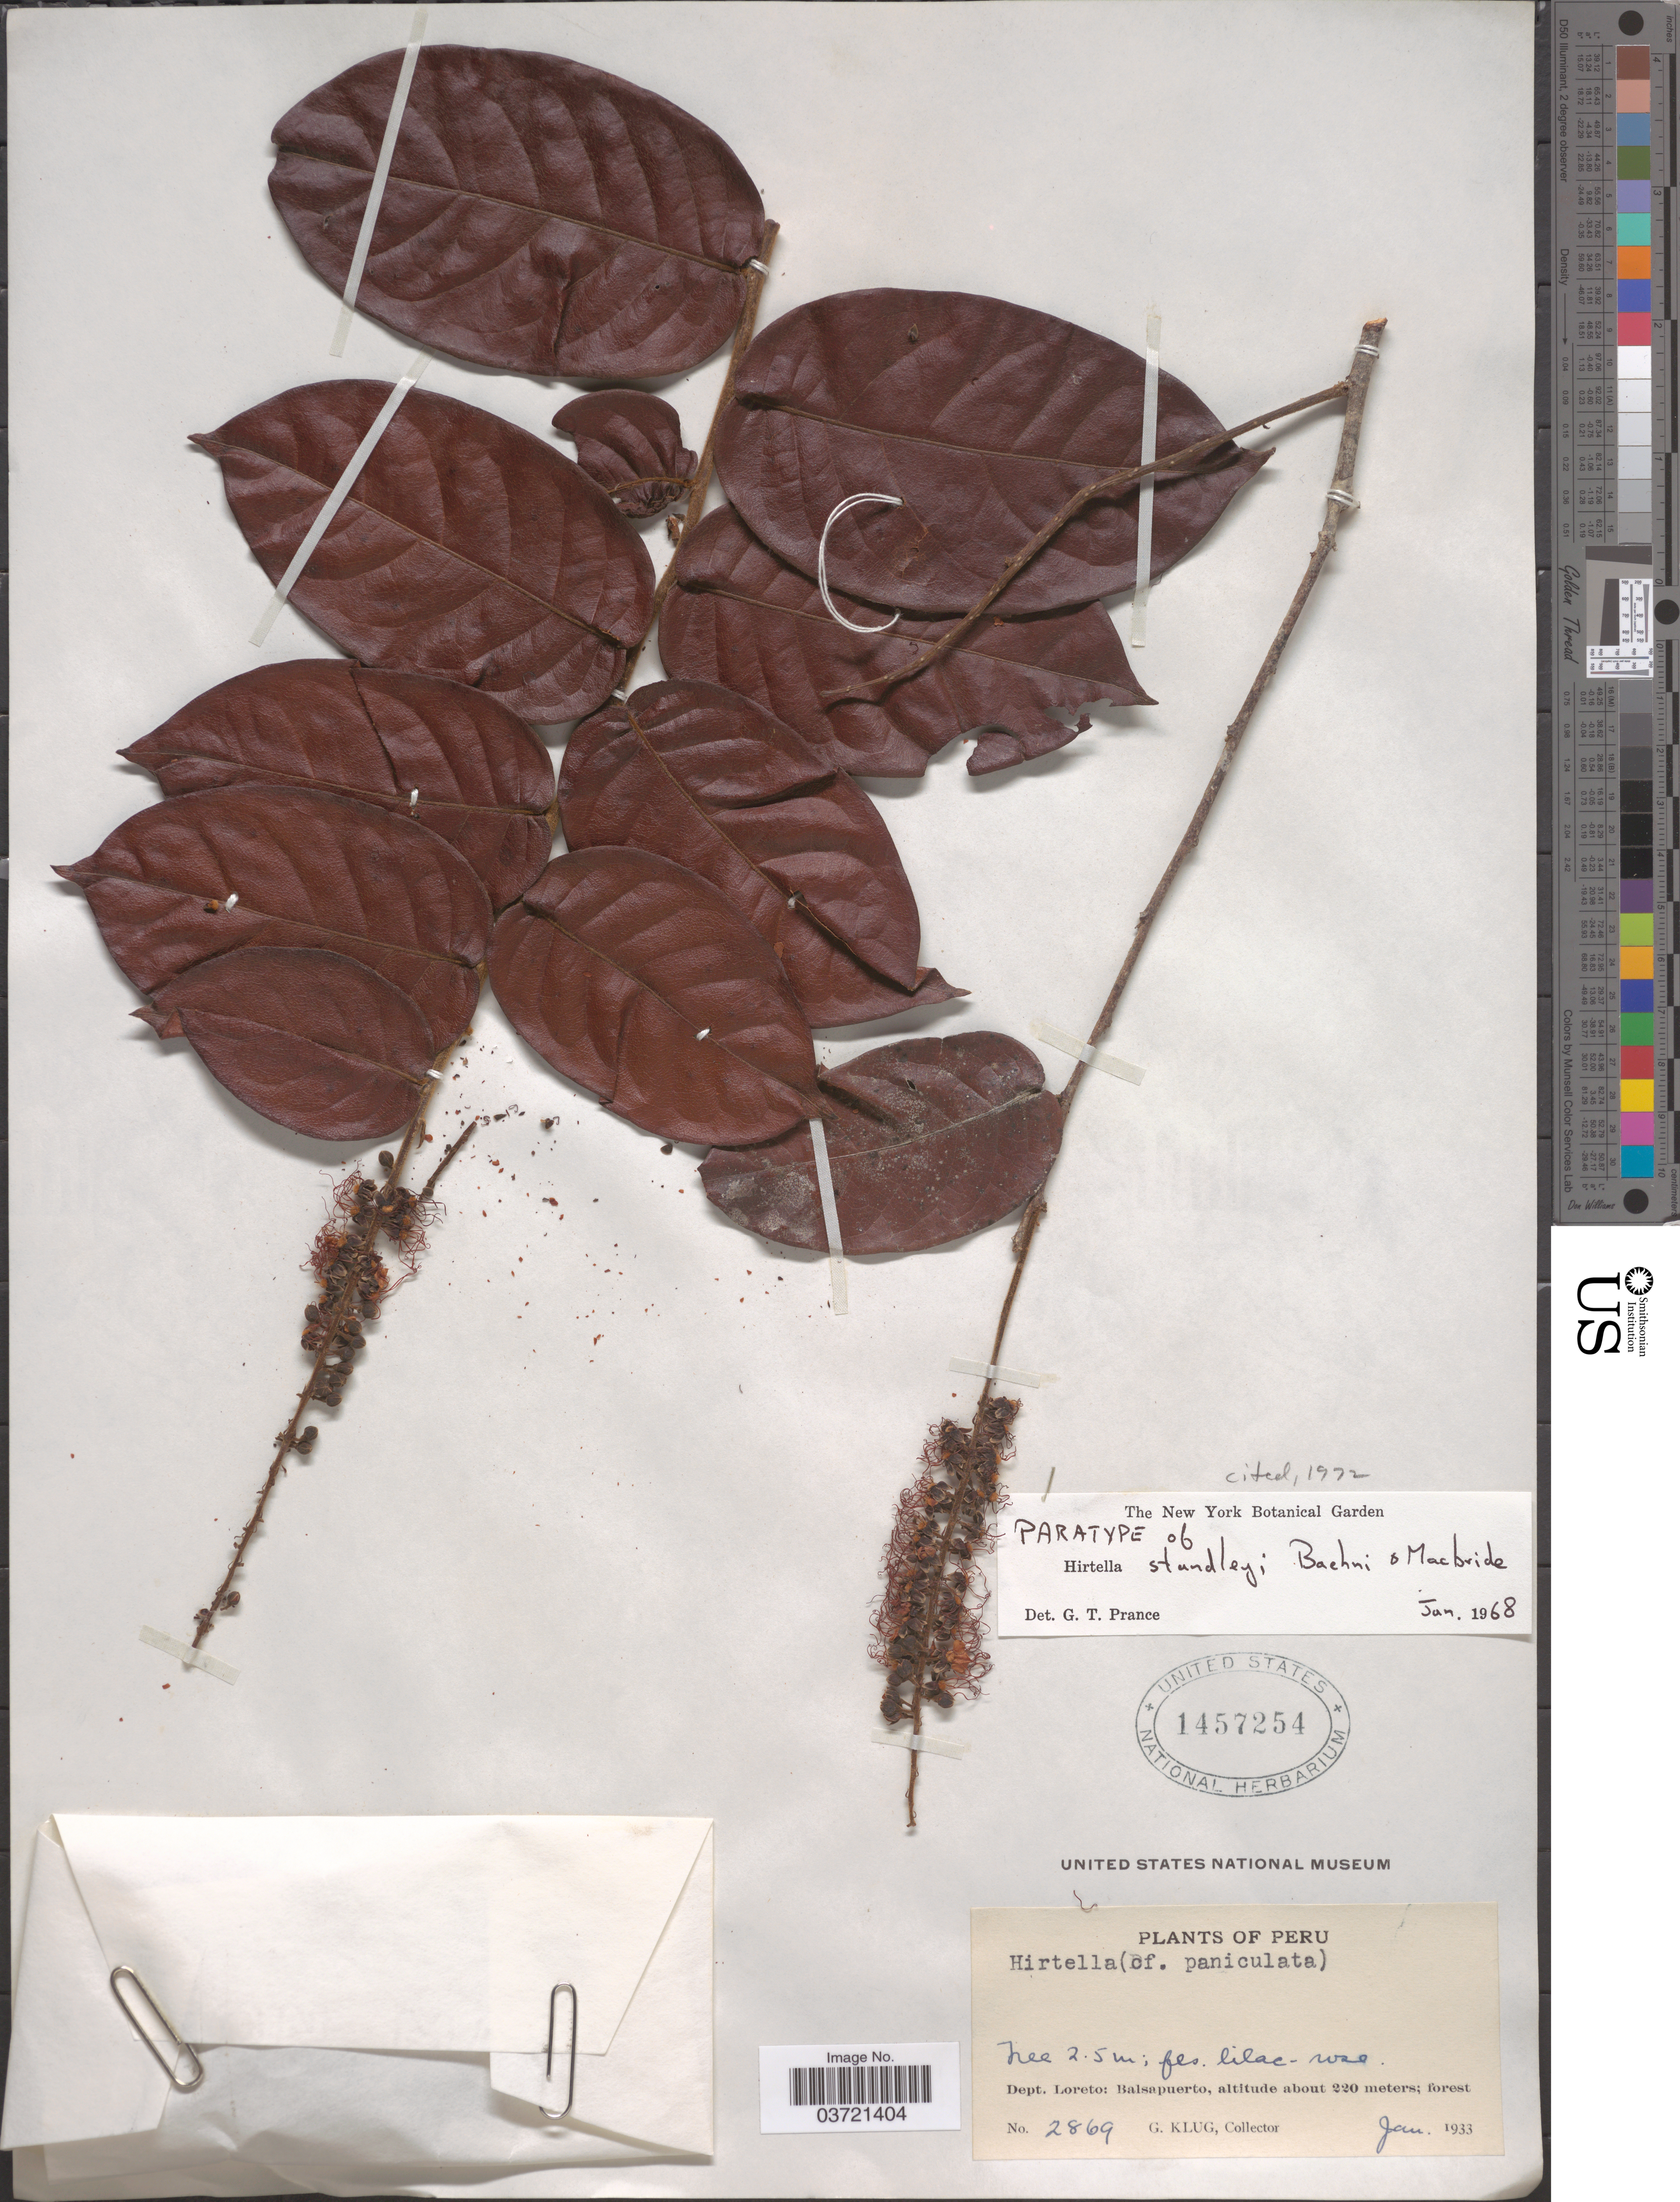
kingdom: Plantae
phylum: Tracheophyta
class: Magnoliopsida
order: Malpighiales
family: Chrysobalanaceae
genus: Hirtella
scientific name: Hirtella standleyi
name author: Baehni & J.F. Macbr.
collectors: G. Klug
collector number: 2869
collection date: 1933-01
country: Peru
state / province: Loreto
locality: Dept. Loreto: Balsapuerto.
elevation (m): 220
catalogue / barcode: US 1457254